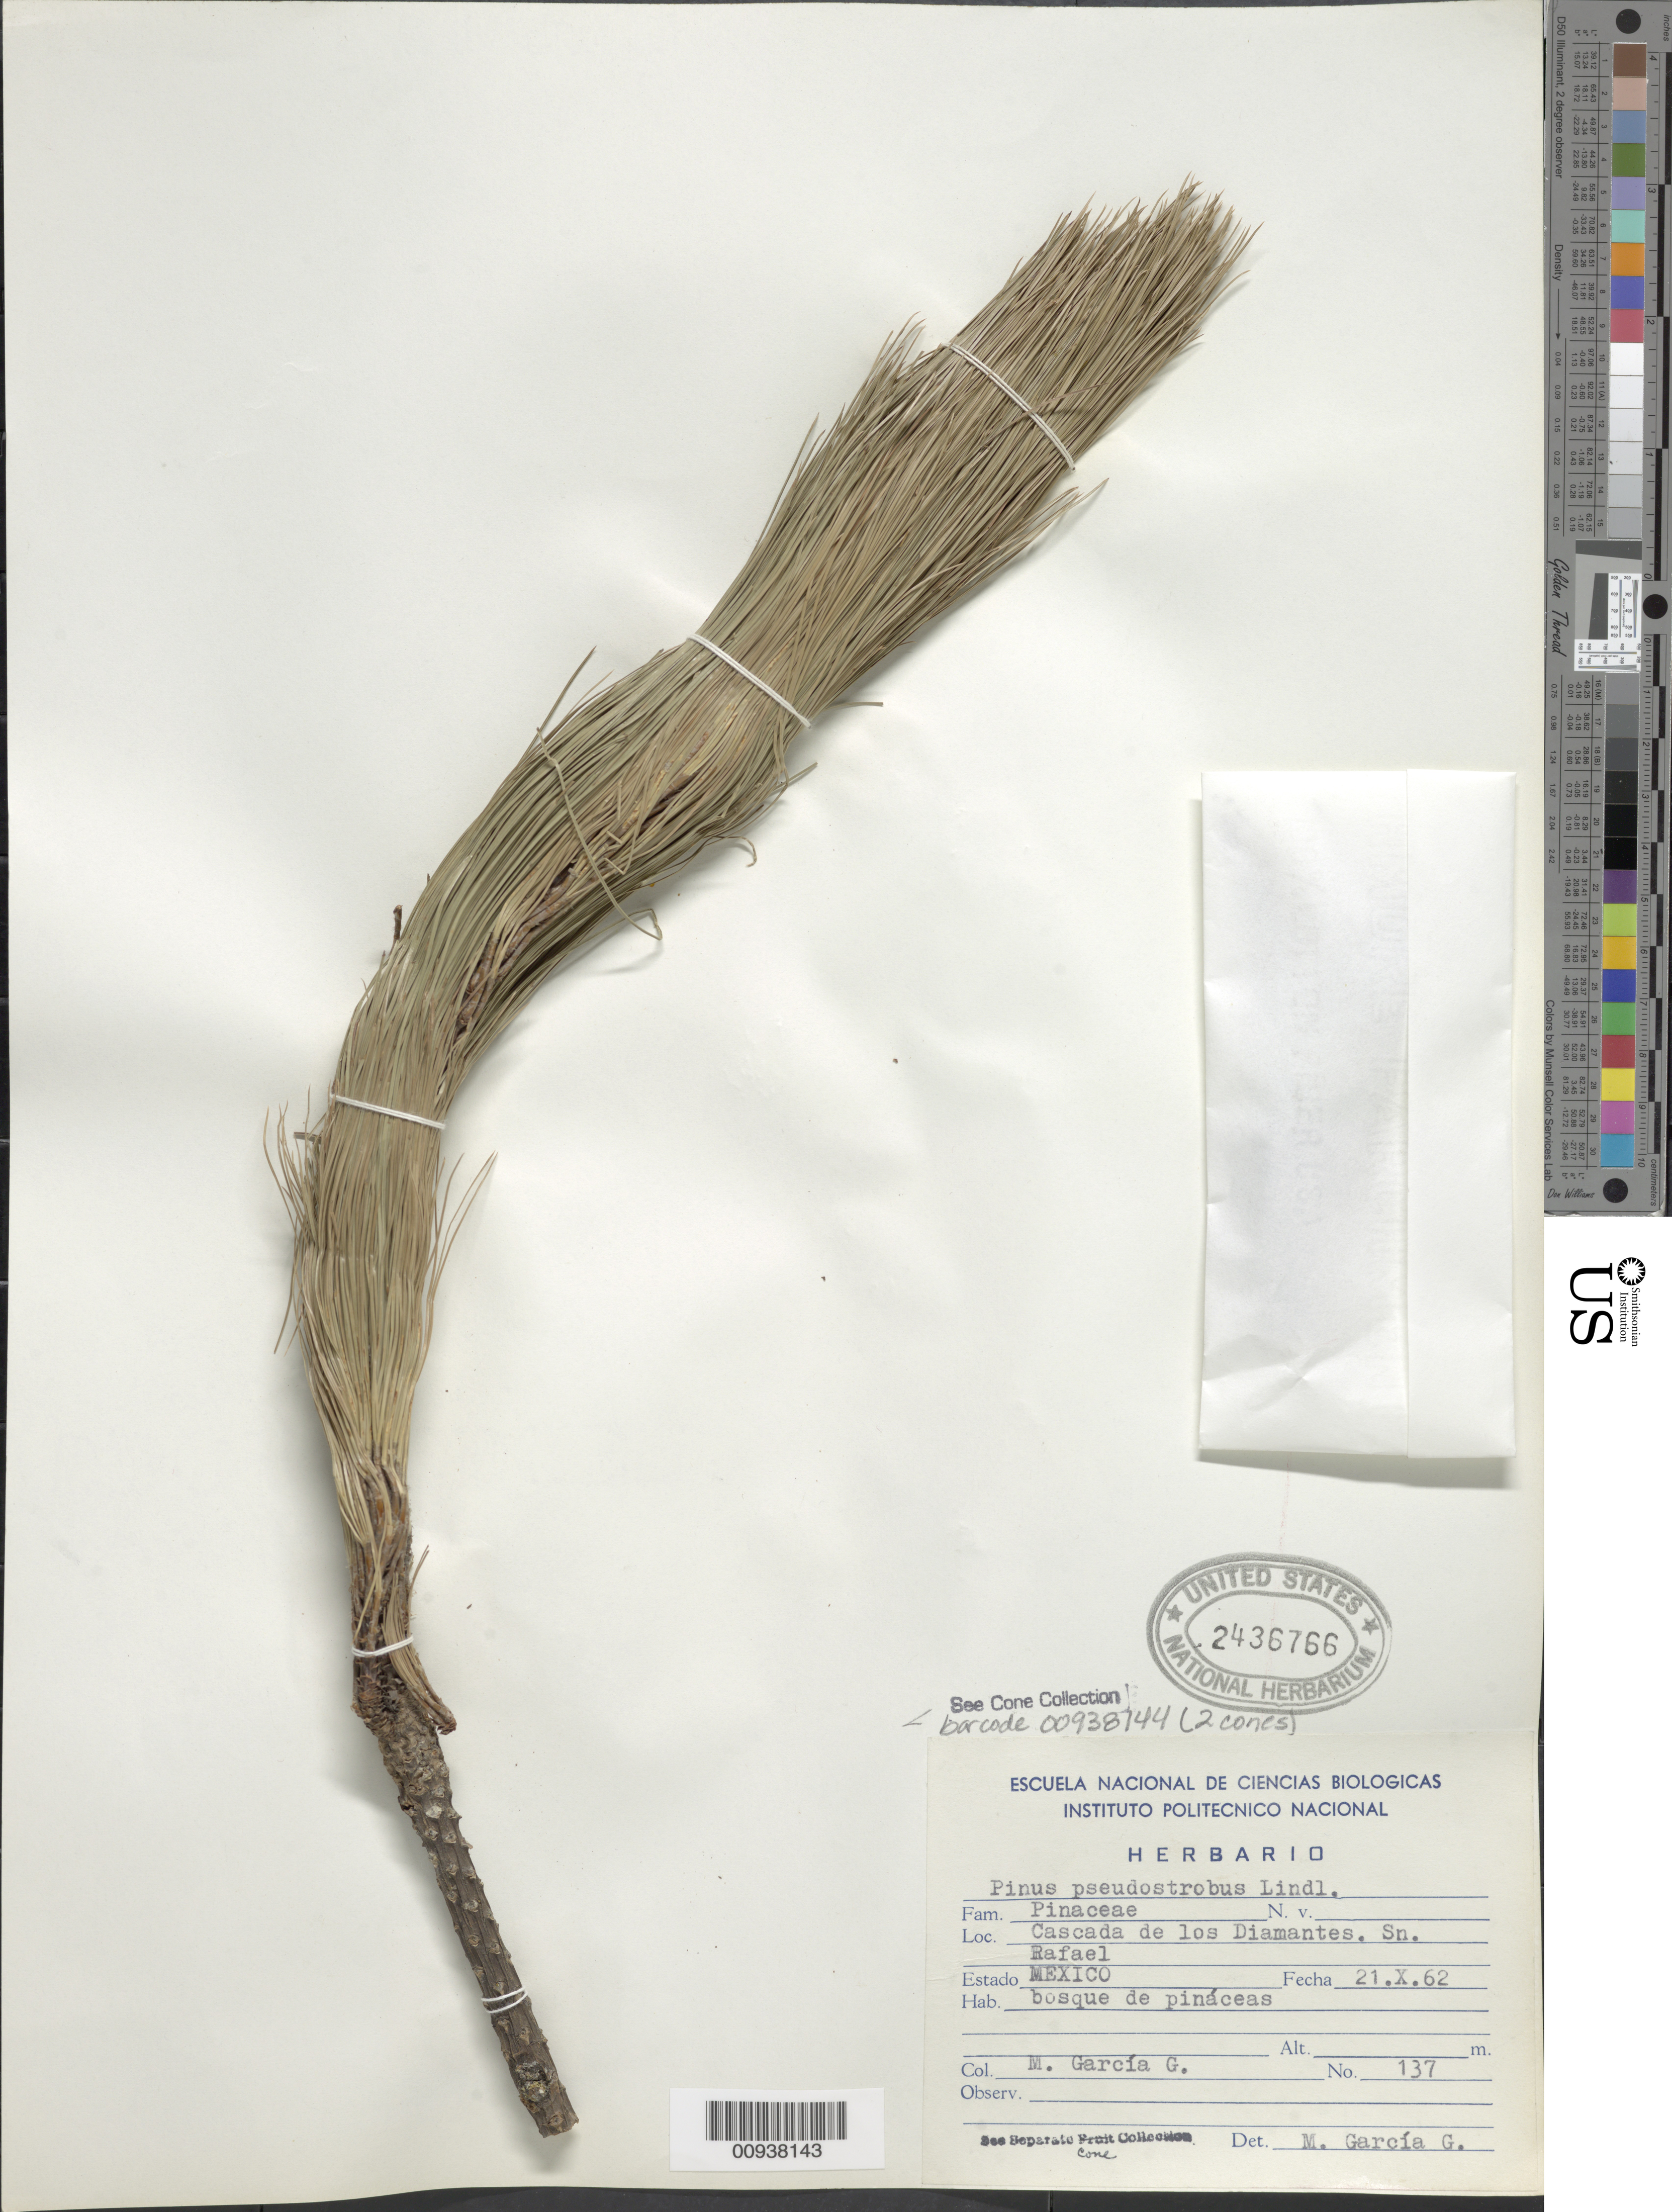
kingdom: Plantae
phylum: Tracheophyta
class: Pinopsida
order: Pinales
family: Pinaceae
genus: Pinus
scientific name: Pinus pseudostrobus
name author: Lindl.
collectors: A. García-Mendoza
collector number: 137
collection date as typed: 21 Oct 1962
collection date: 1962-10-21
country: Mexico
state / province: México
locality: Cascada de los Diamantes. San Rafael.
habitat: Bosque de pináceas.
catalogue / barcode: US 2436766